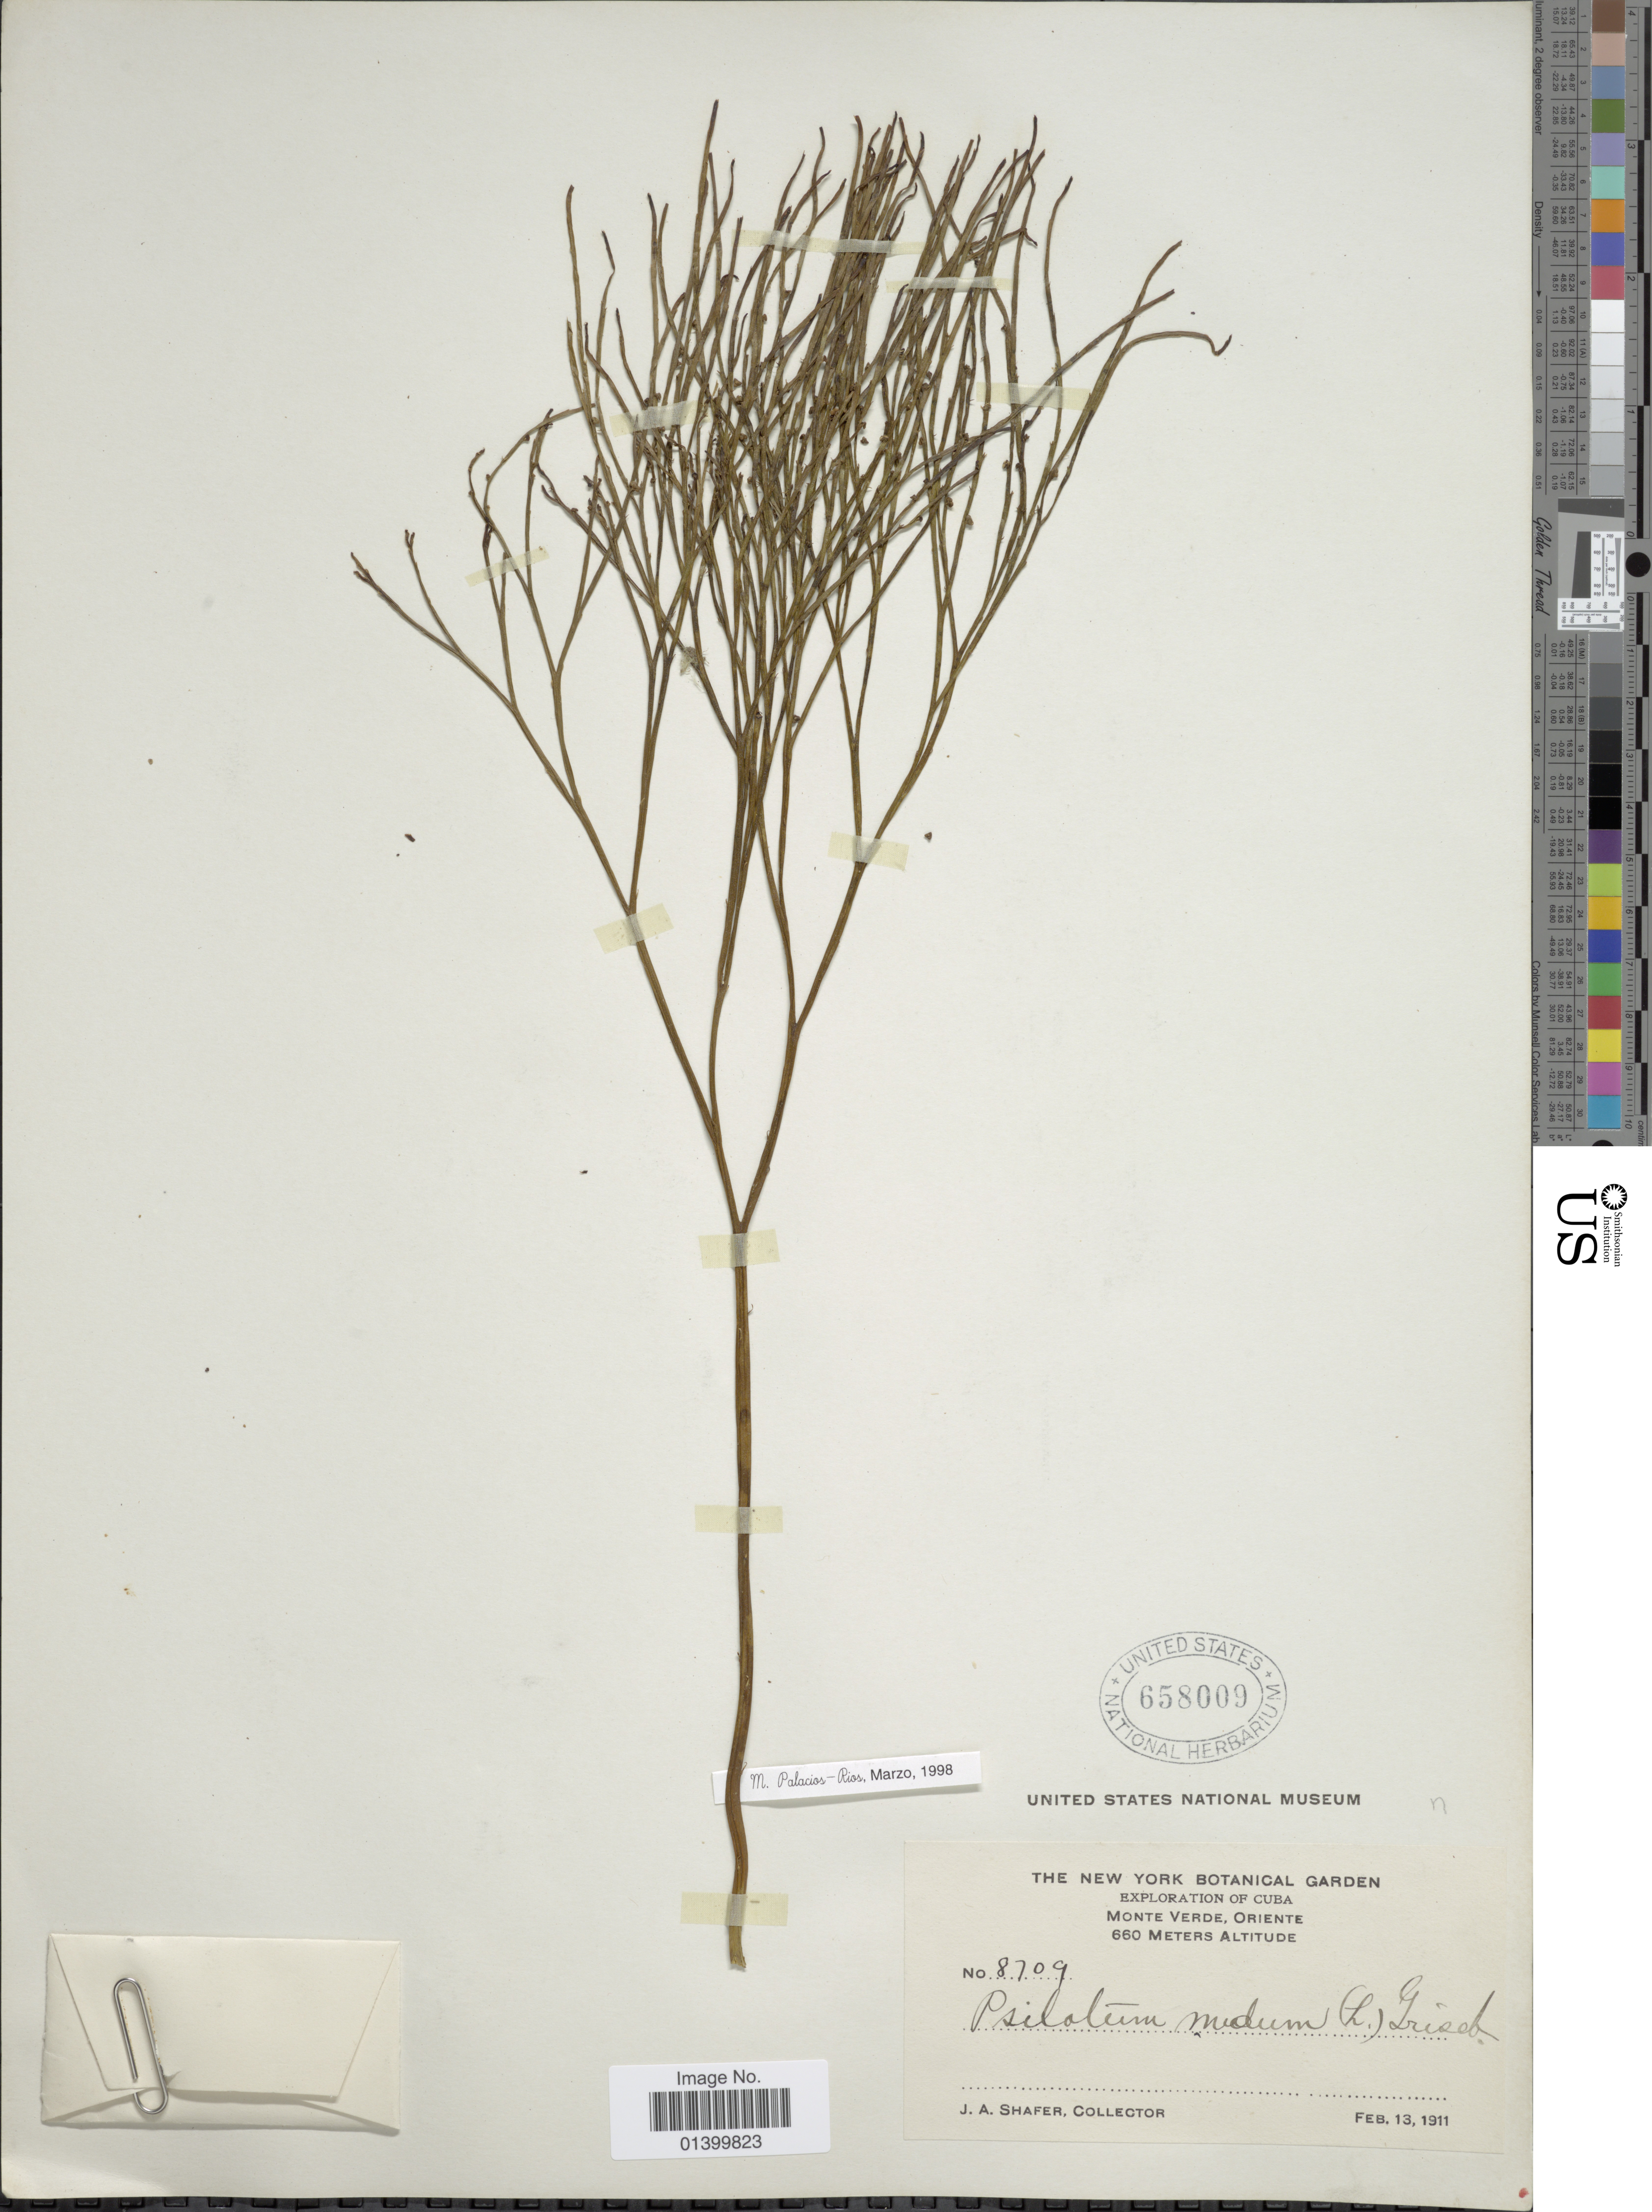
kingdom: Plantae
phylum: Tracheophyta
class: Polypodiopsida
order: Psilotales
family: Psilotaceae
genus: Psilotum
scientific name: Psilotum nudum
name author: (L.) P. Beauv.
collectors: J. A. Shafer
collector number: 8709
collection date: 1911-02-13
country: Cuba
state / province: Oriente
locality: Monte Verde, Oriente.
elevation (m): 660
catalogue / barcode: US 658009